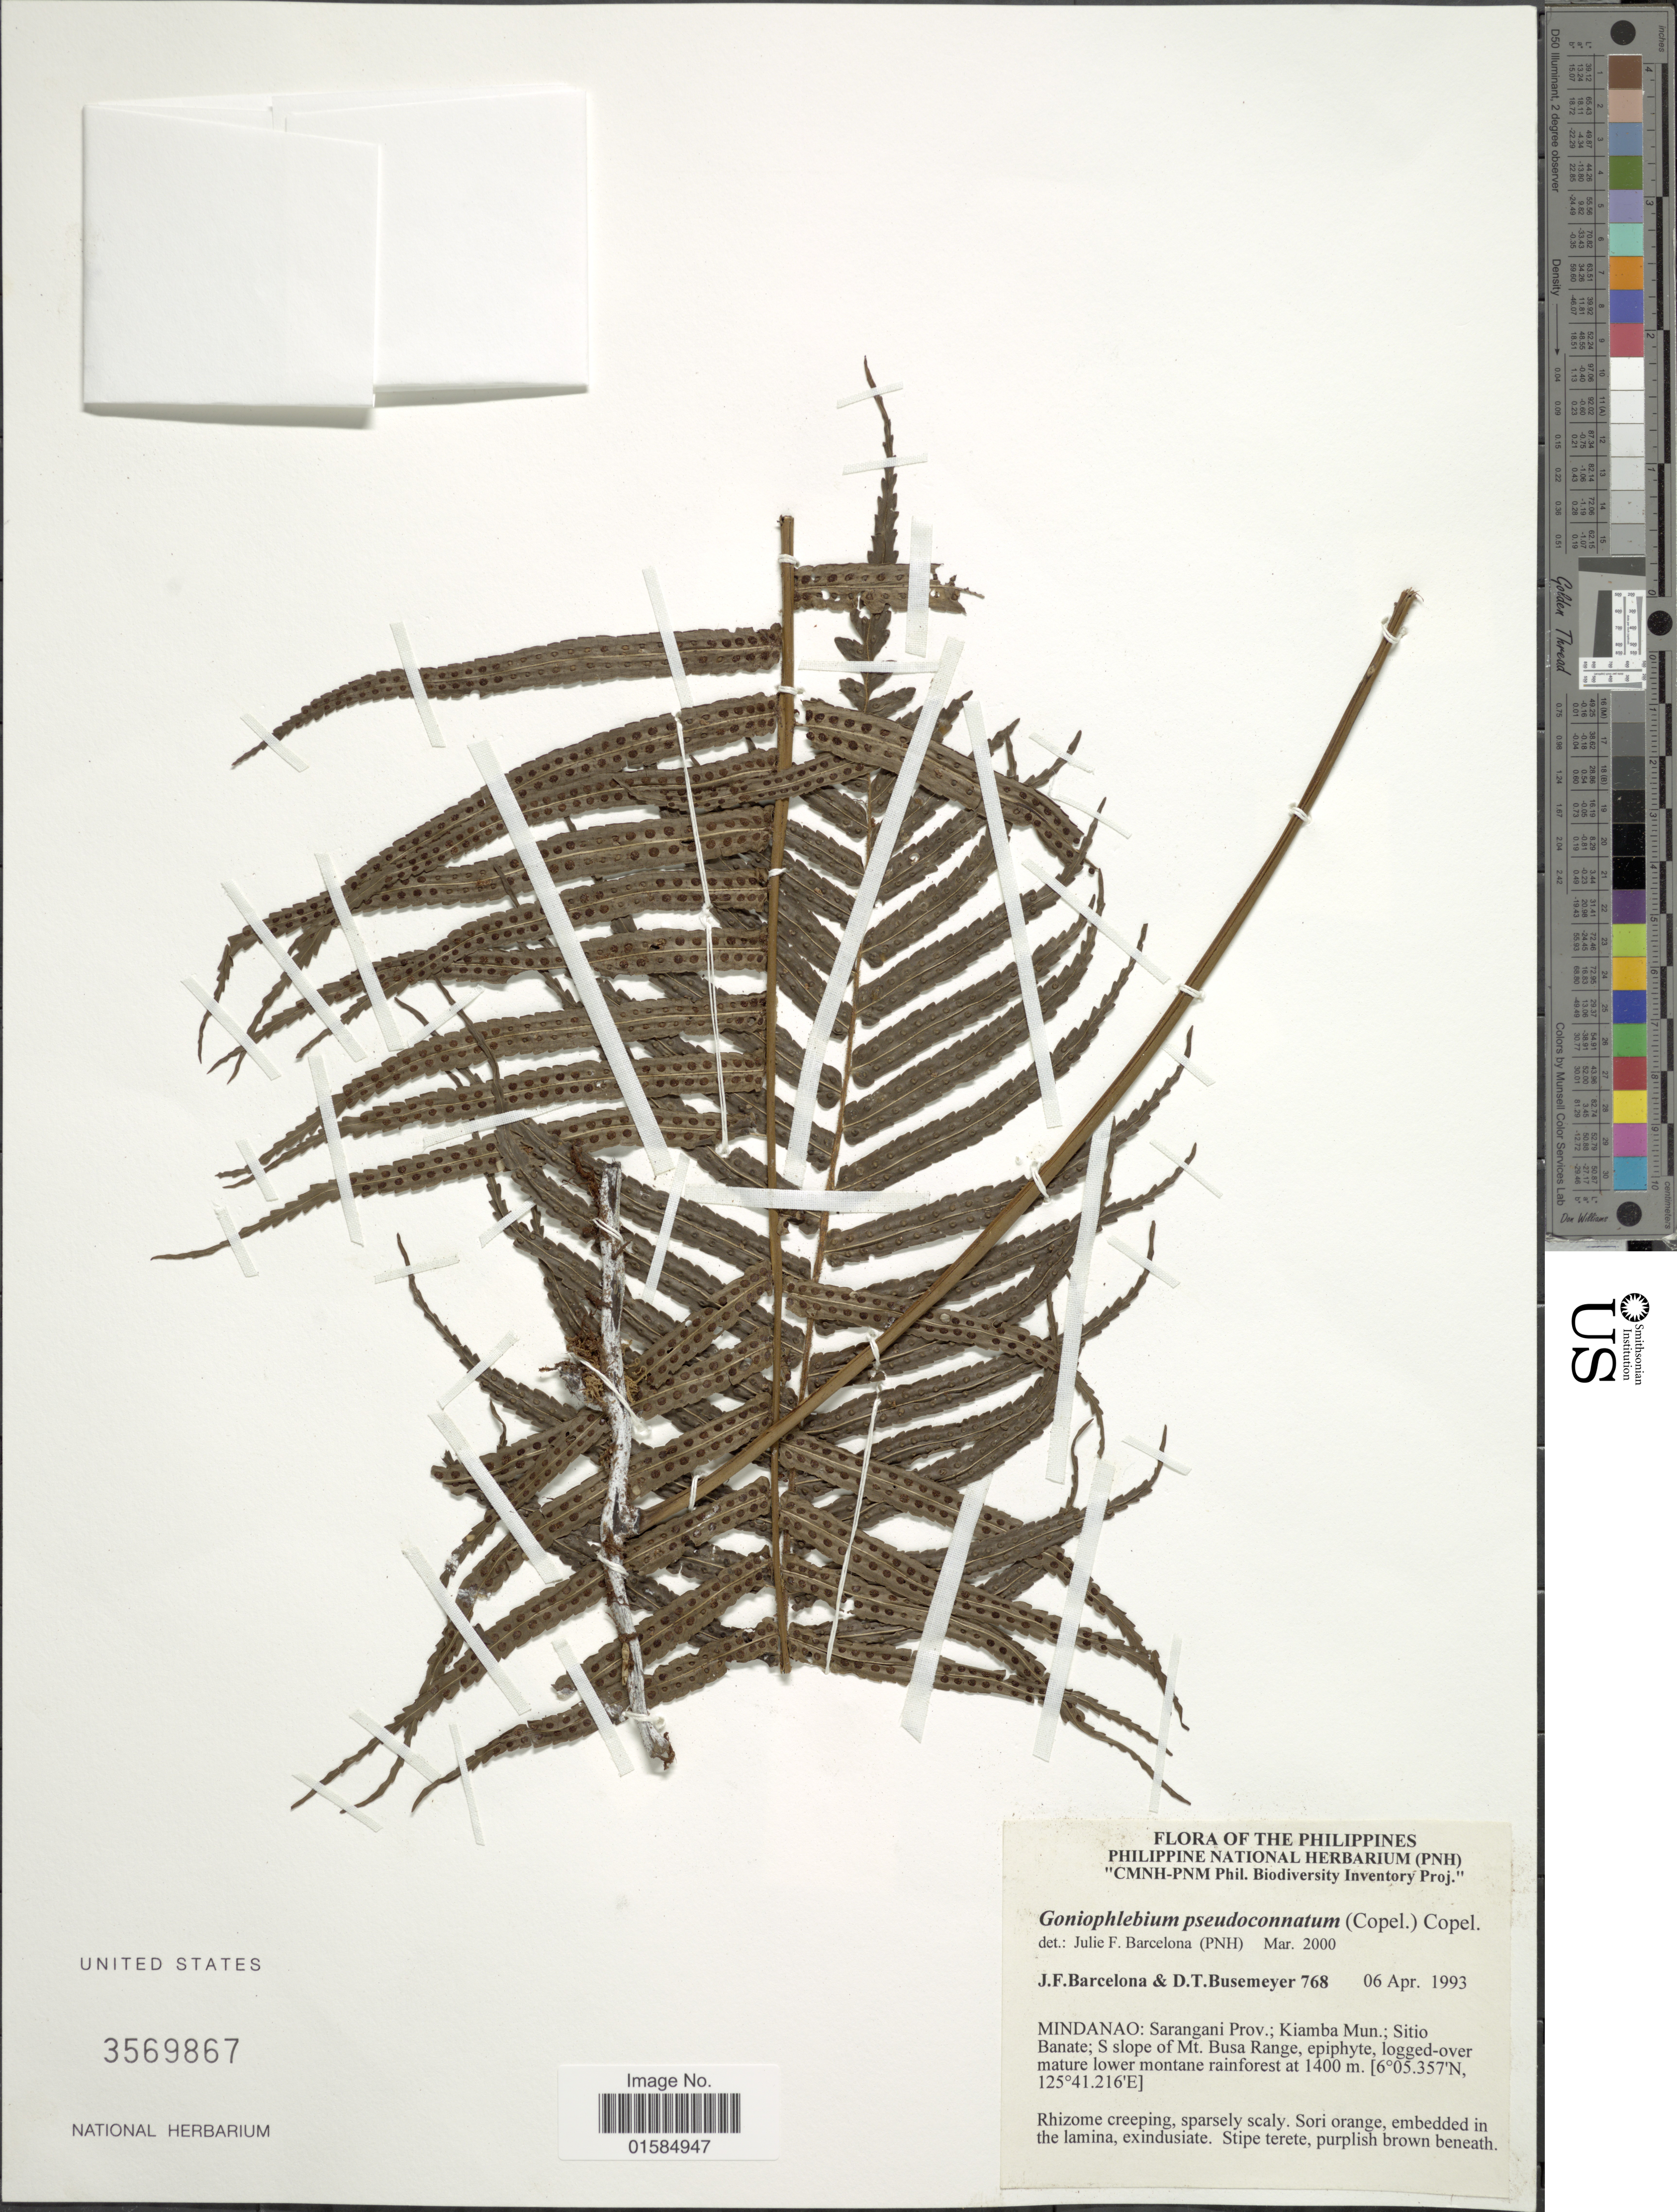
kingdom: Plantae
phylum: Tracheophyta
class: Polypodiopsida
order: Polypodiales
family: Polypodiaceae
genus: Goniophlebium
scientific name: Goniophlebium pseudoconnatum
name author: (Copel.) Copel.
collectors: J. F. Barcelona & D. Busemeyer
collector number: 768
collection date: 1993-04-06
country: Philippines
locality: Mindanao: Sarangani Prov.; Kiamba Mun.; Sitio Banate; S slope of Mt. Busa Range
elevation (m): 1400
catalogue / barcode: US 3569867